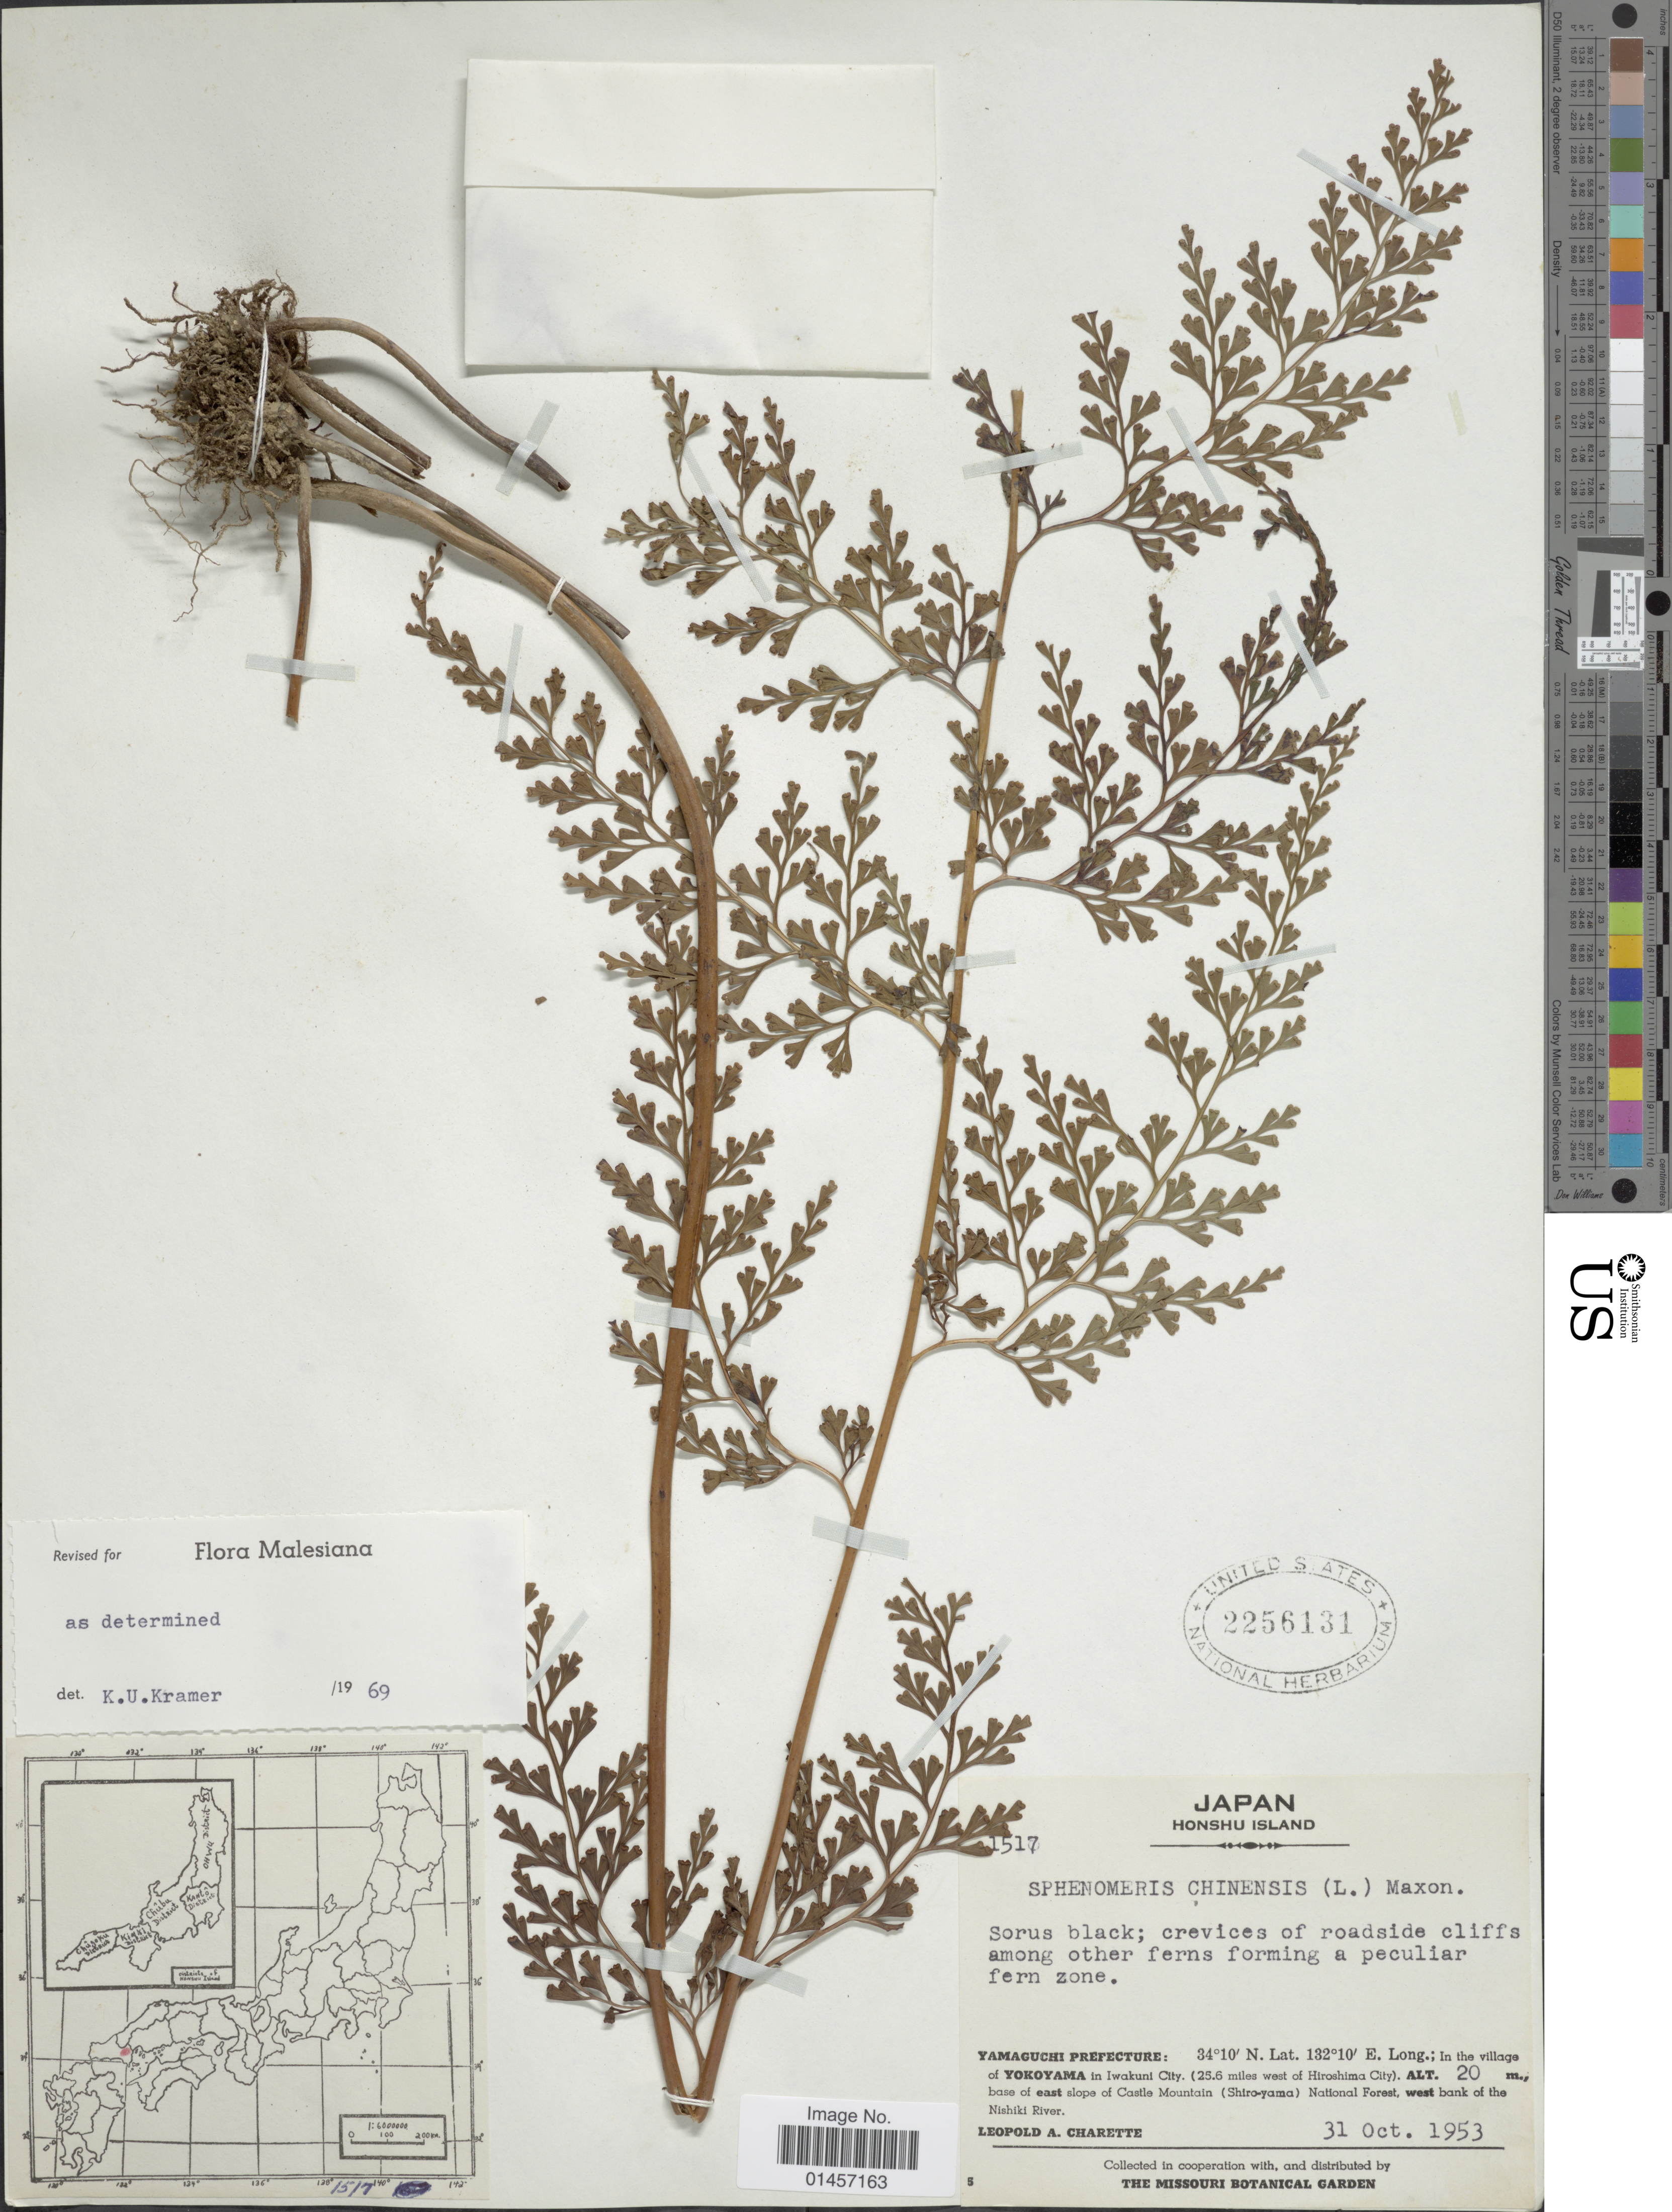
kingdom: Plantae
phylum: Tracheophyta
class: Polypodiopsida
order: Polypodiales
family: Lindsaeaceae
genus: Sphenomeris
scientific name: Sphenomeris chinensis var. chinensis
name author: (L.) Maxon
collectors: L. A. Charette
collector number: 1517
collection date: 1953-10-31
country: Japan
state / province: Yamaguti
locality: Yamaguchi prefecture, in the village of Yokoyama in Iwakuni City, (25.6 miles west of Hiroshima City), base of east slope of Castle mountain(Shiro-yama) national forest, west bank of the Nishiki River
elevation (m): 20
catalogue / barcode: US 2256131